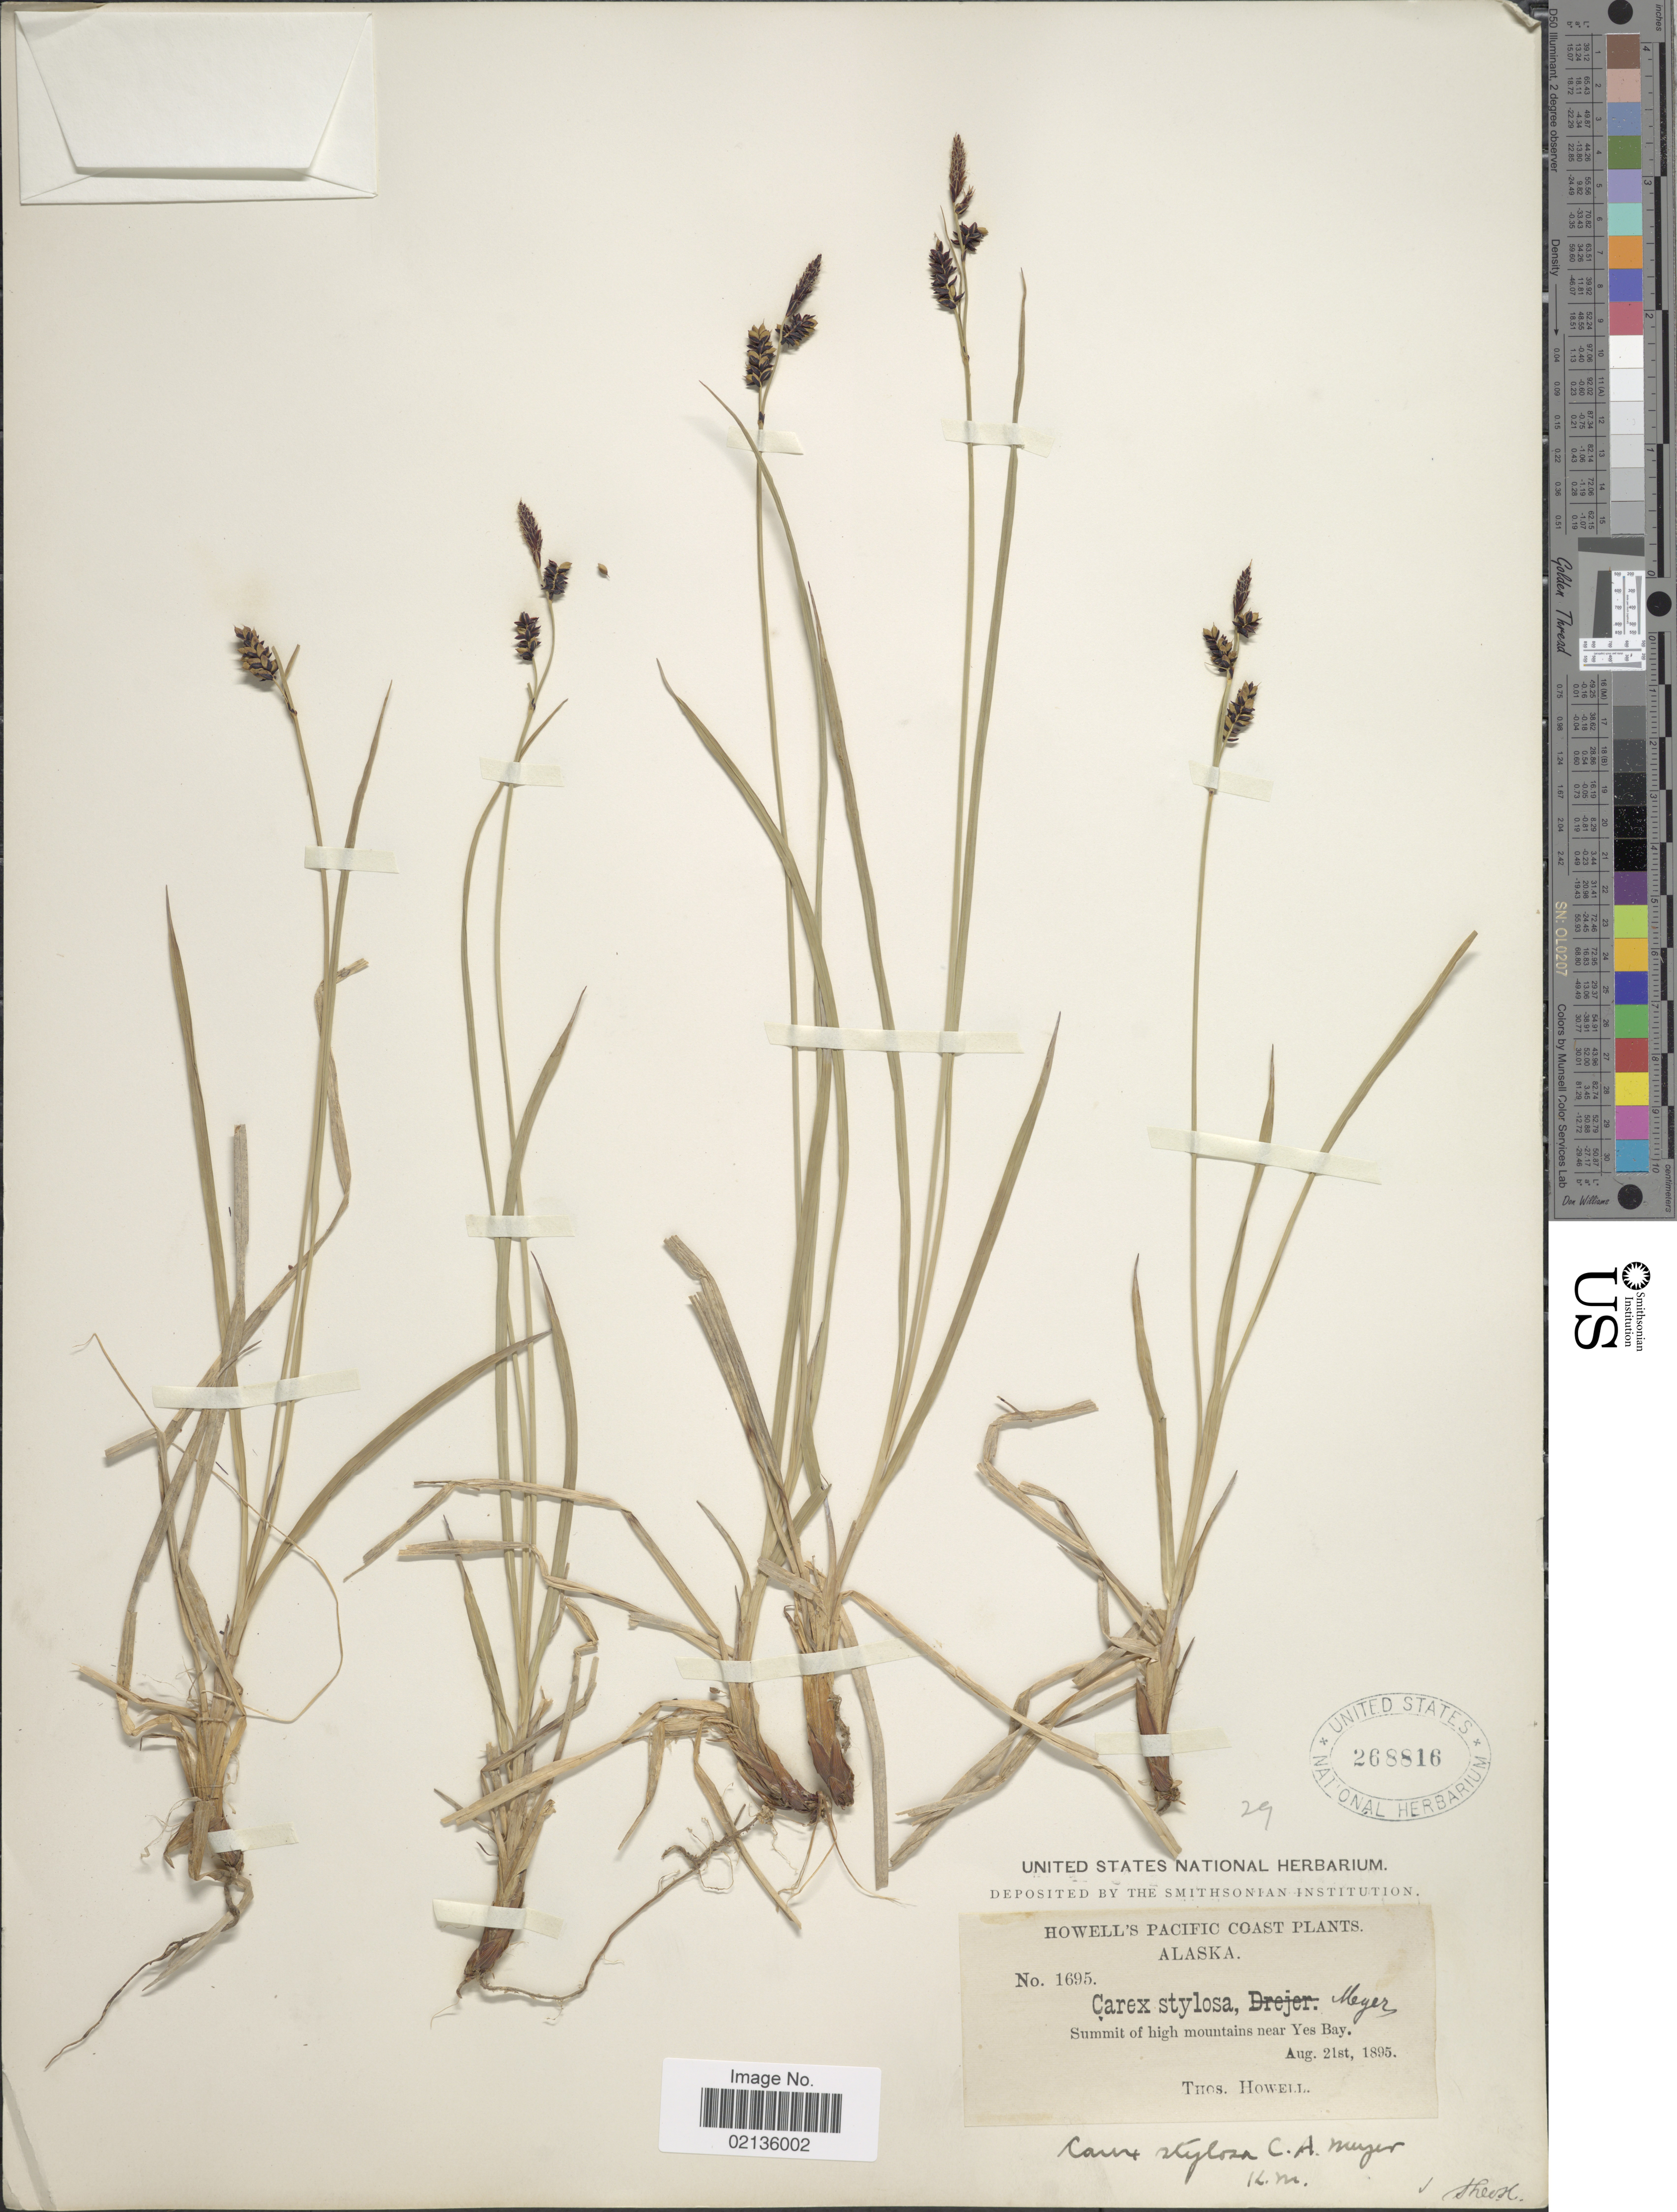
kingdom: Plantae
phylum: Tracheophyta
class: Liliopsida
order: Poales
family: Cyperaceae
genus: Carex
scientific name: Carex stylosa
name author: C.A. Mey.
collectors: T. Howell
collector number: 1695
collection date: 1895-08-21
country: United States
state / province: Alaska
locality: Pacific Coast, Summit of high Mountains near Yes Bay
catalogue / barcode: US 268816